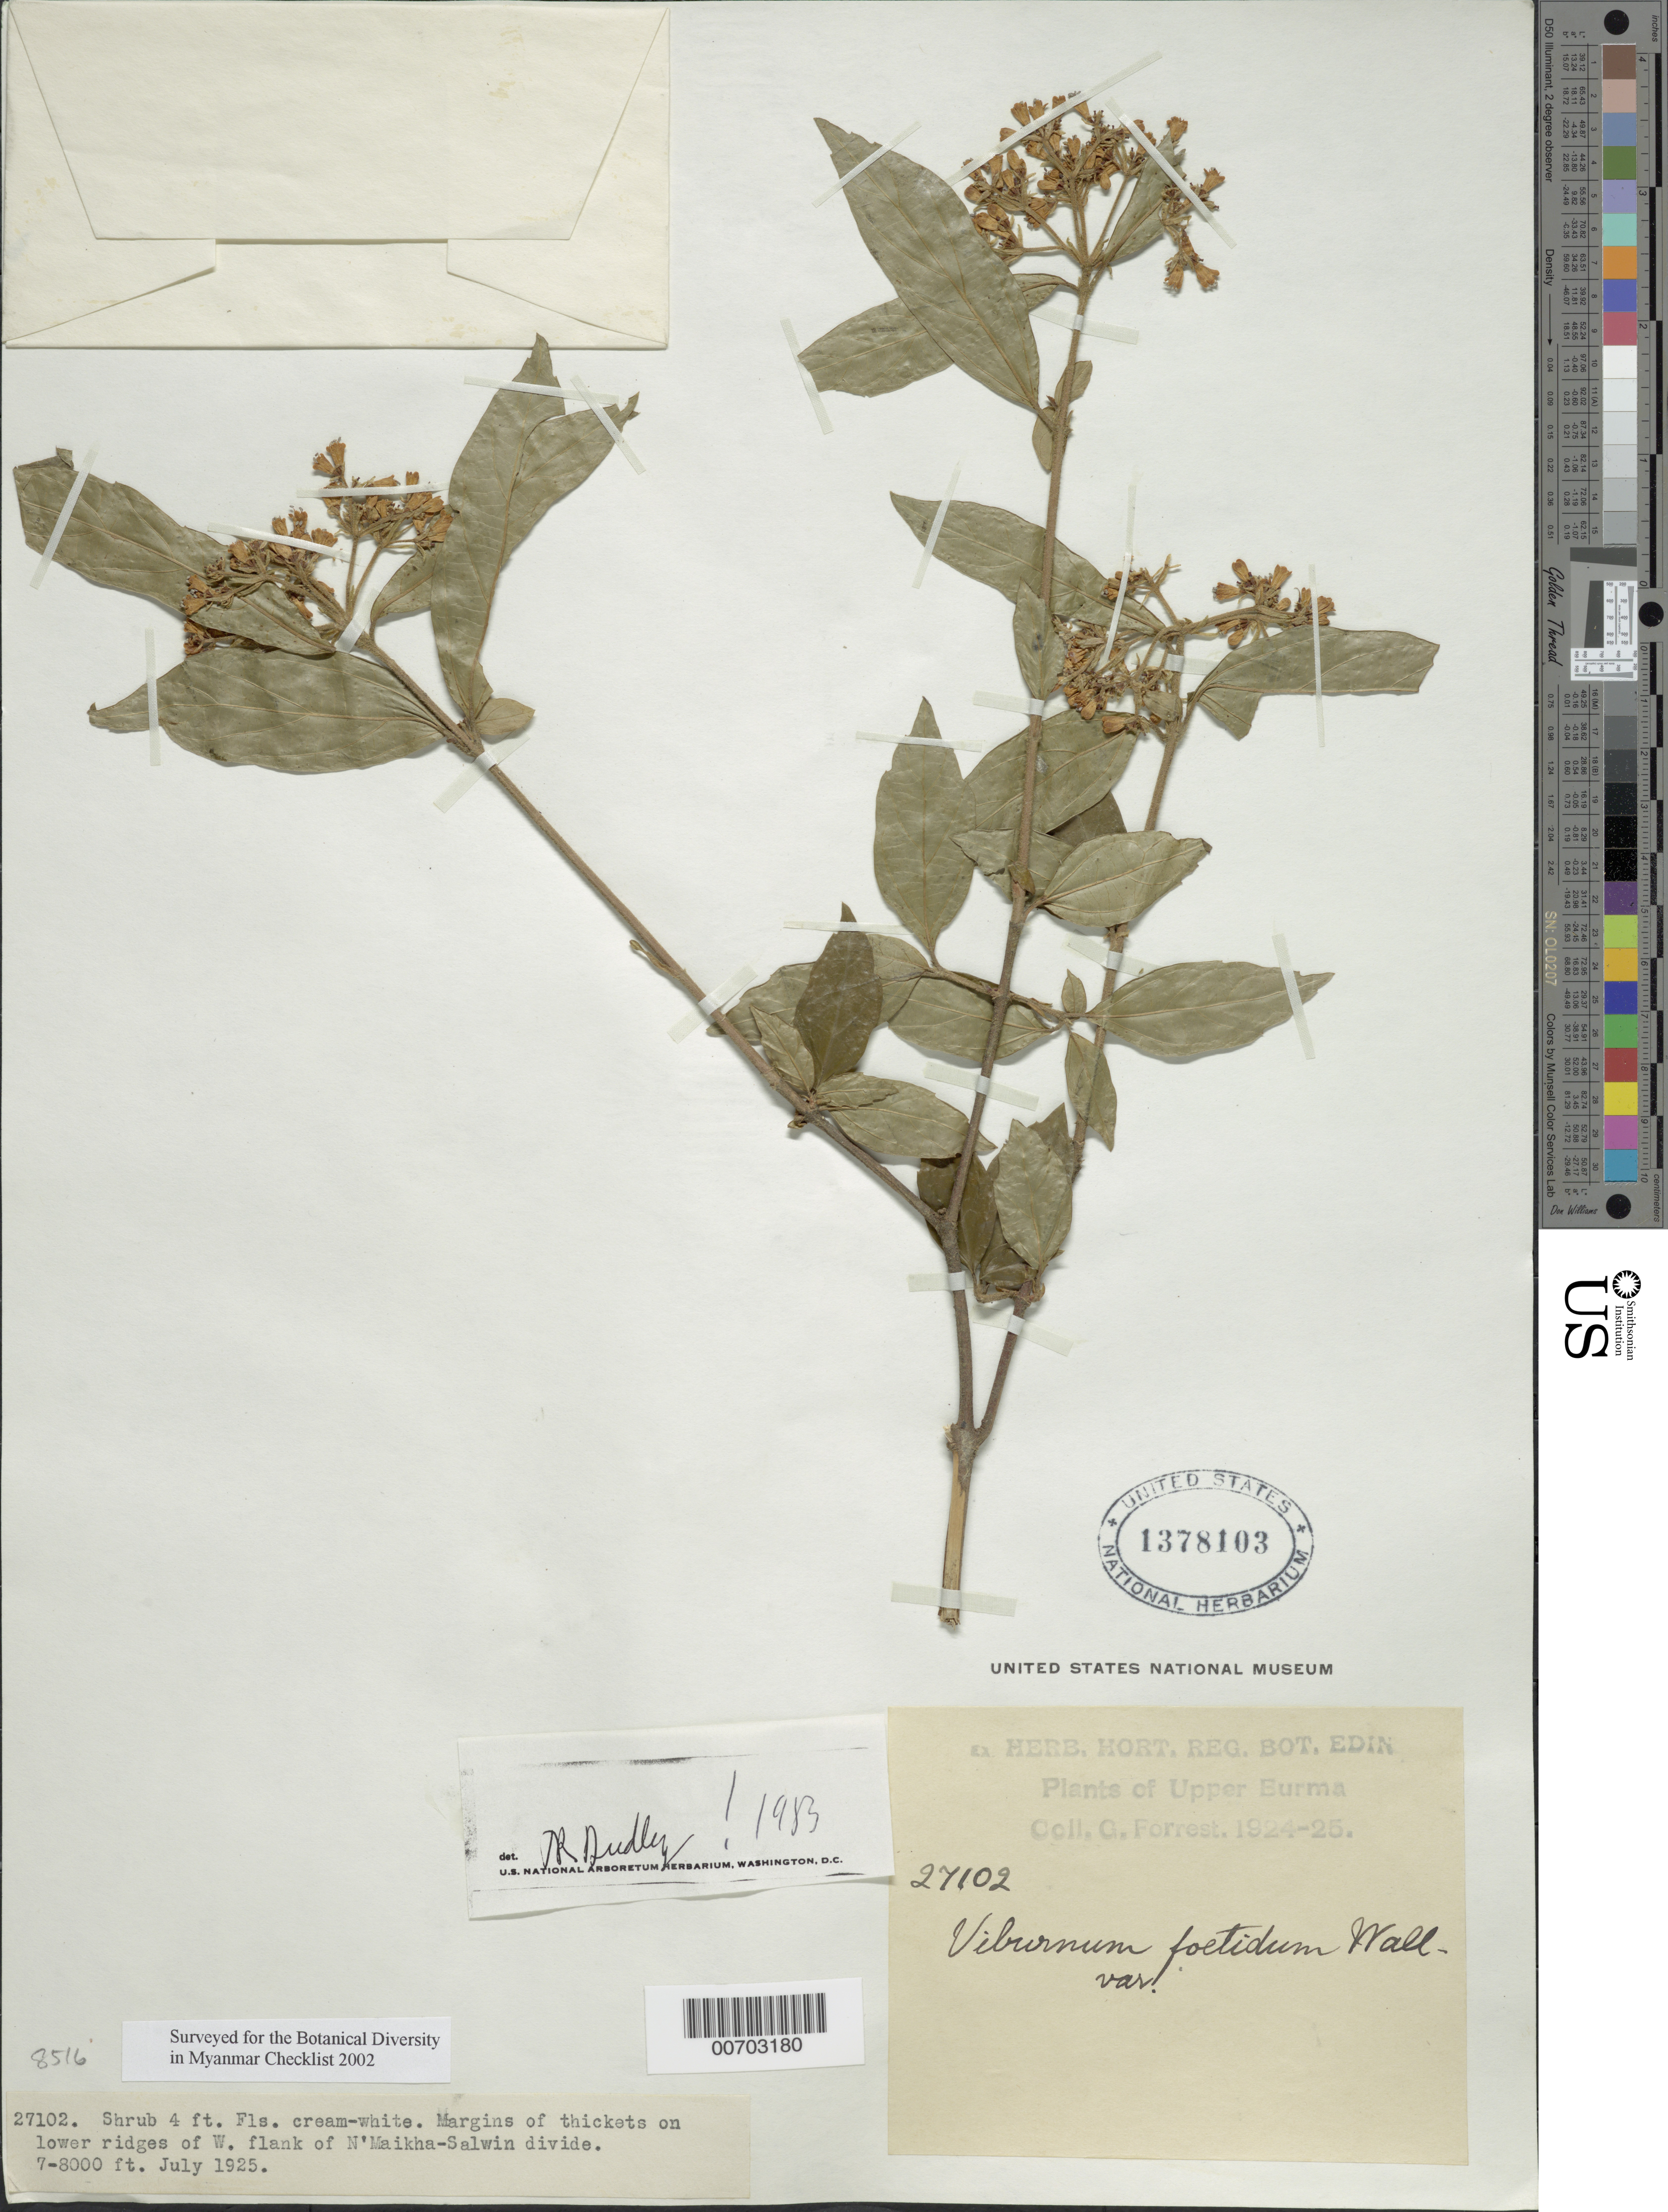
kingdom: Plantae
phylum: Tracheophyta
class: Magnoliopsida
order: Dipsacales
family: Viburnaceae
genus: Viburnum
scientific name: Viburnum foetidum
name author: Wall.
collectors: G. Forrest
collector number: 27102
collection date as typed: Jul 1925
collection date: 1925-07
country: Myanmar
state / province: Kachin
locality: N'Maikha-Salwin Divide, W flank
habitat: Margins of thickets on lower ridges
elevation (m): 2134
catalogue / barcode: US 1378103